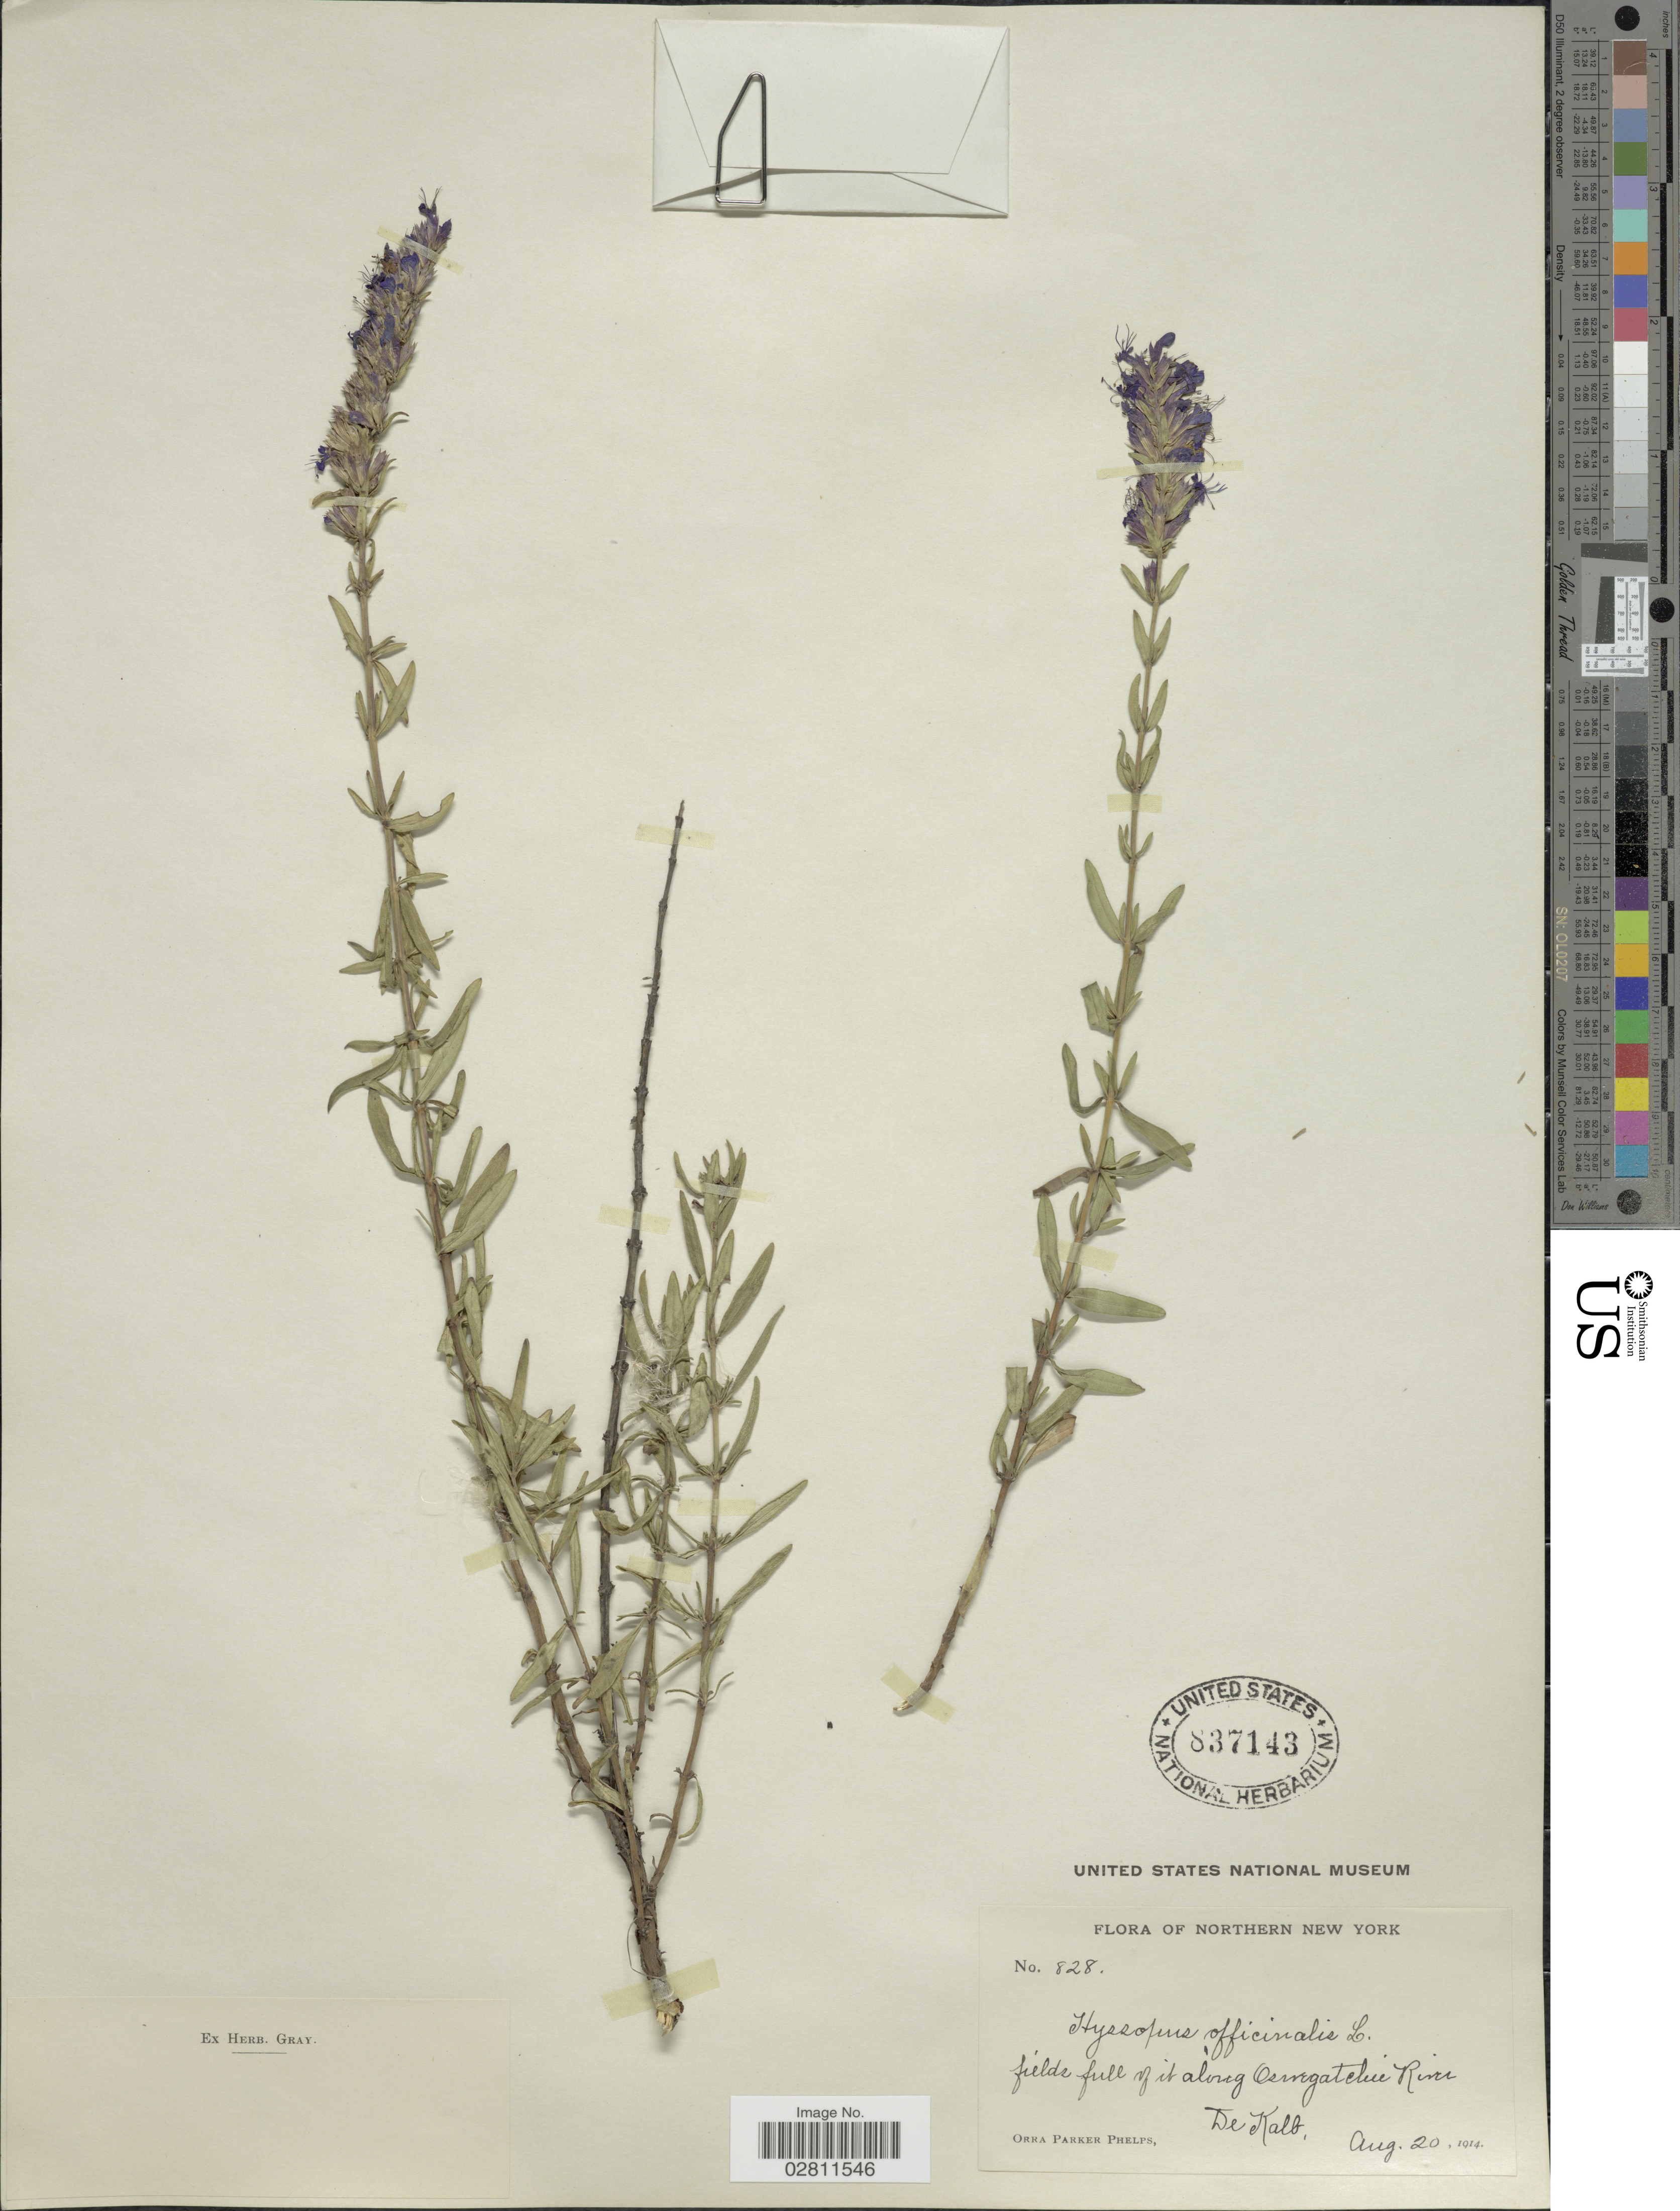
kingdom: Plantae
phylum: Tracheophyta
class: Magnoliopsida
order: Lamiales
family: Lamiaceae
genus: Hyssopus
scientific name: Hyssopus officinalis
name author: L.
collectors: O. P. Phelps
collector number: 828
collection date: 1914-08-20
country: United States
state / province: New York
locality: Northern New York, fields full of it along Oswegatchie River, De Kalb.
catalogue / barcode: US 837143